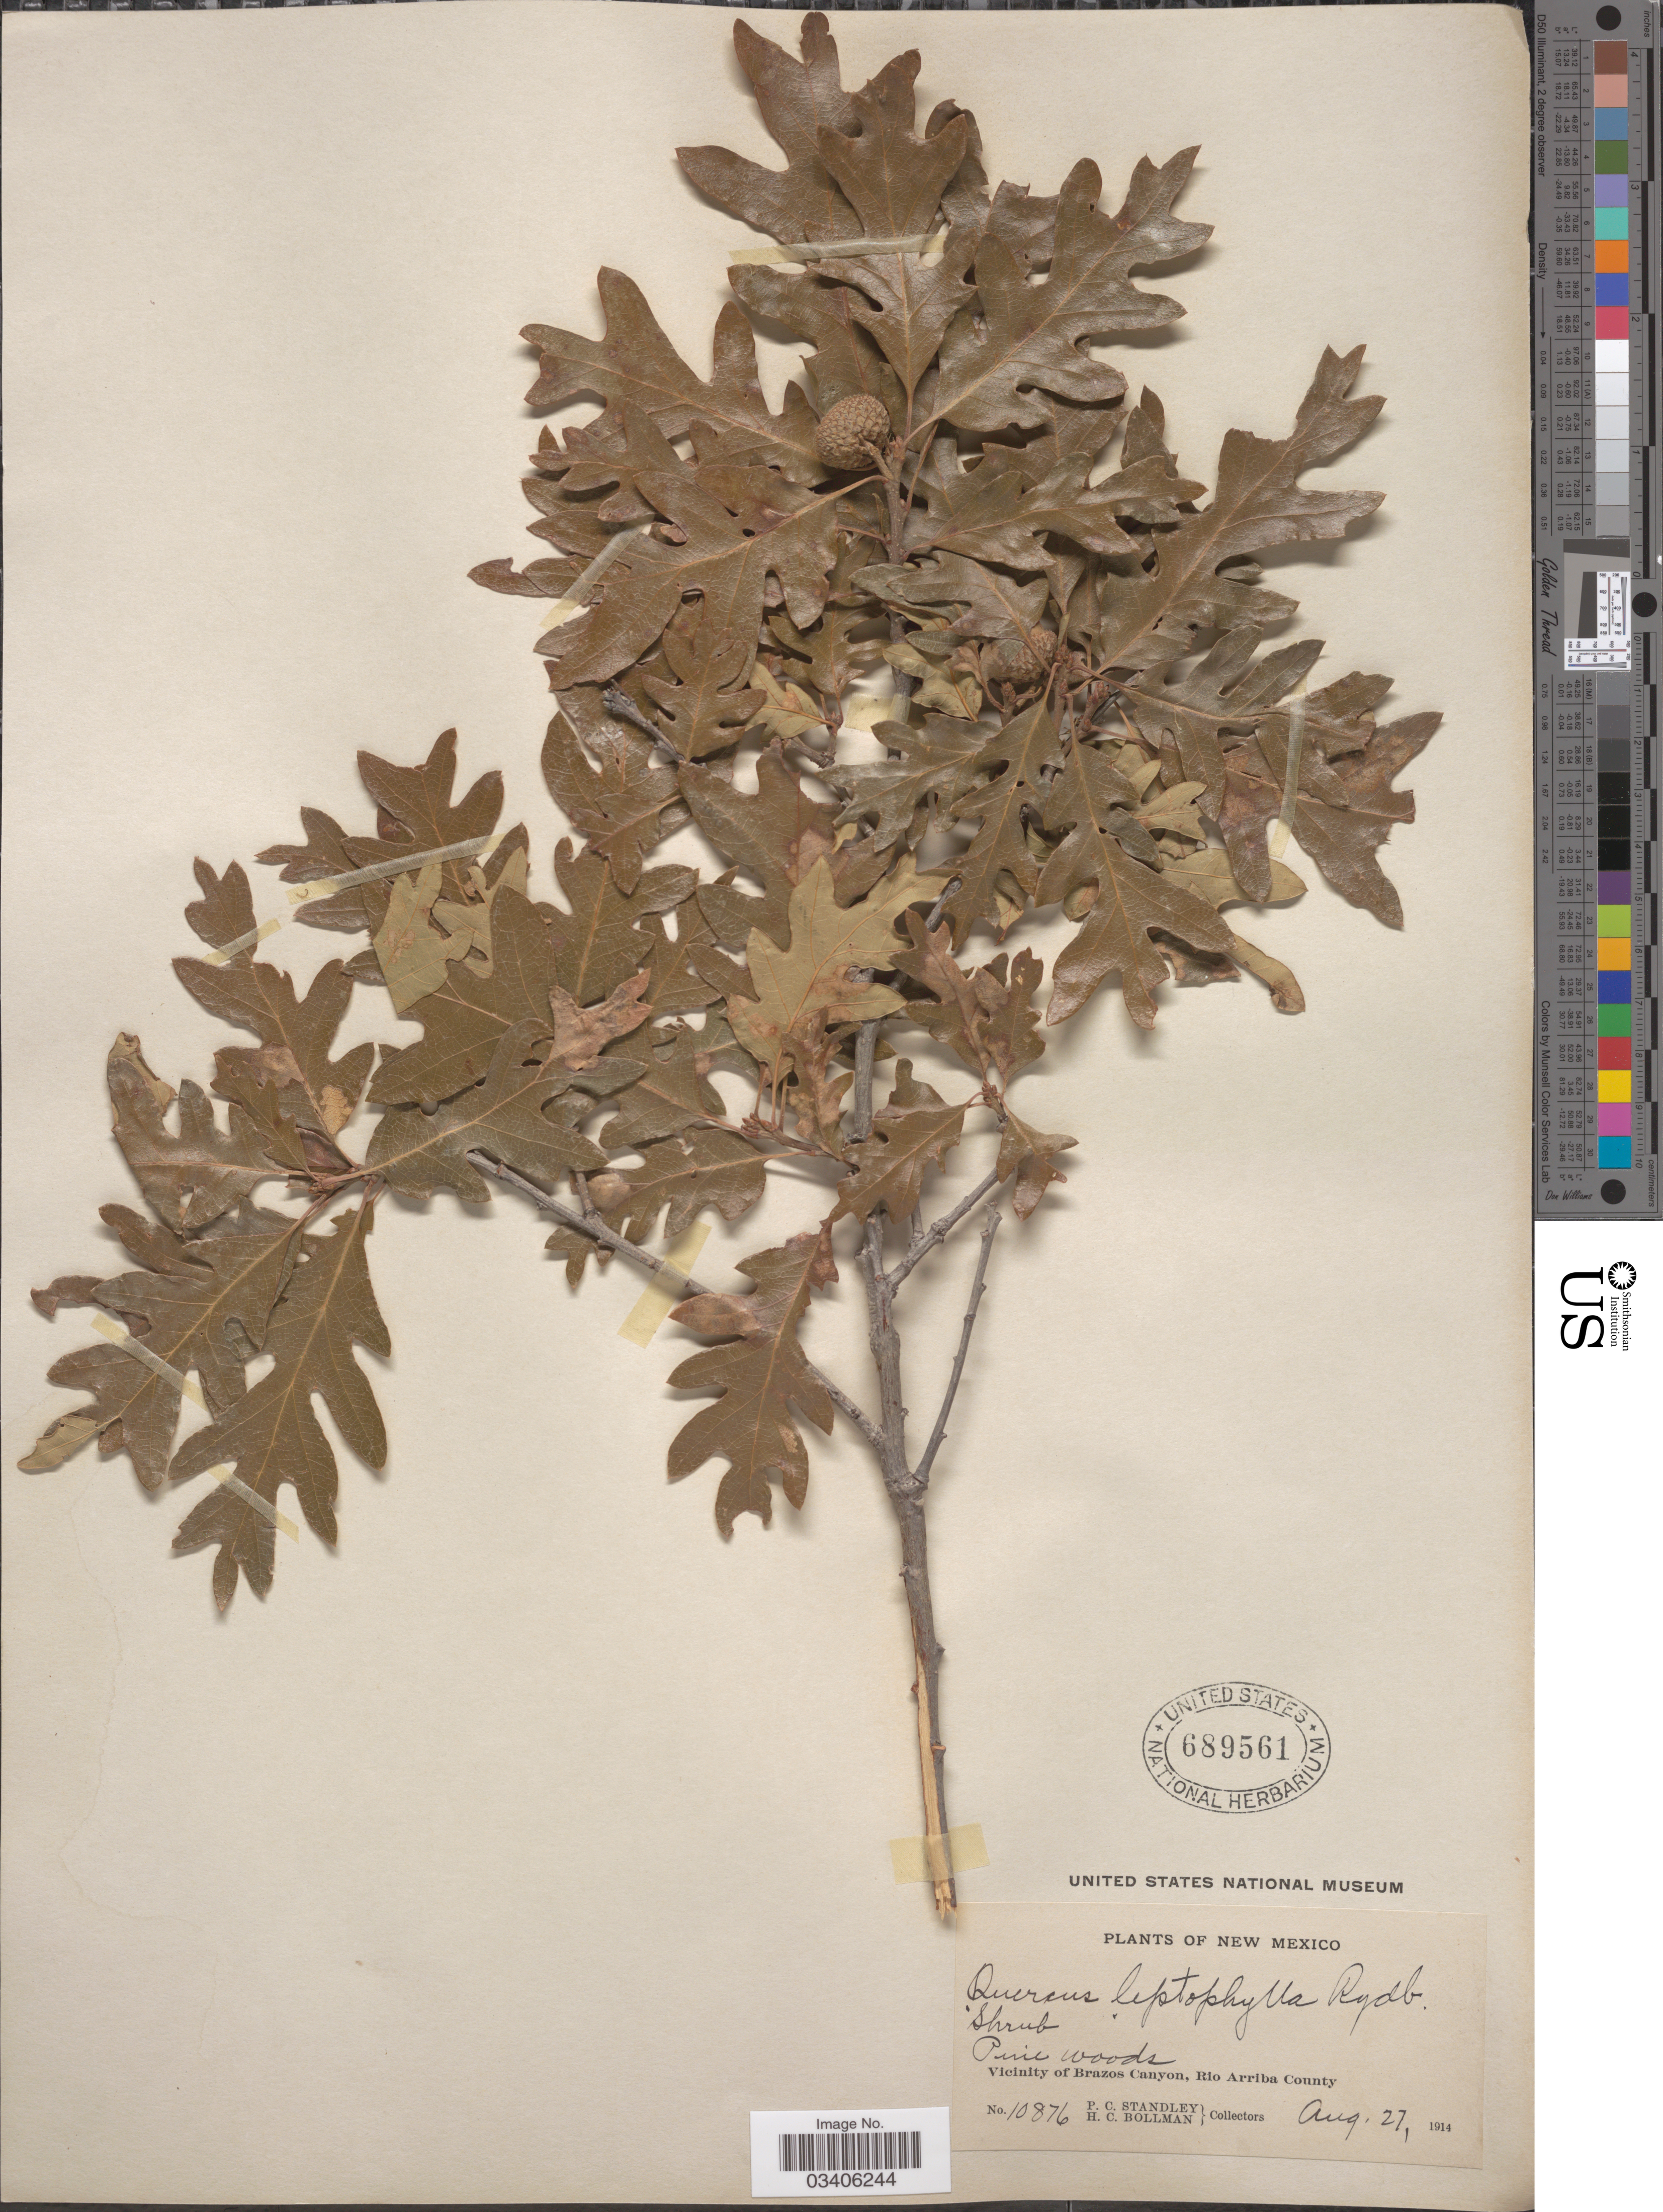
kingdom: Plantae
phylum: Tracheophyta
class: Magnoliopsida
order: Fagales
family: Fagaceae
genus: Quercus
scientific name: Quercus leptophylla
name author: Rydb.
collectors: P. C. Standley & H. C. Bollman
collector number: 10876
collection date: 1914-08-27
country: United States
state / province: New Mexico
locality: Pine woods. Vicinity of Brazos Canyon, Rio Arriba County.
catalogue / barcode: US 689561